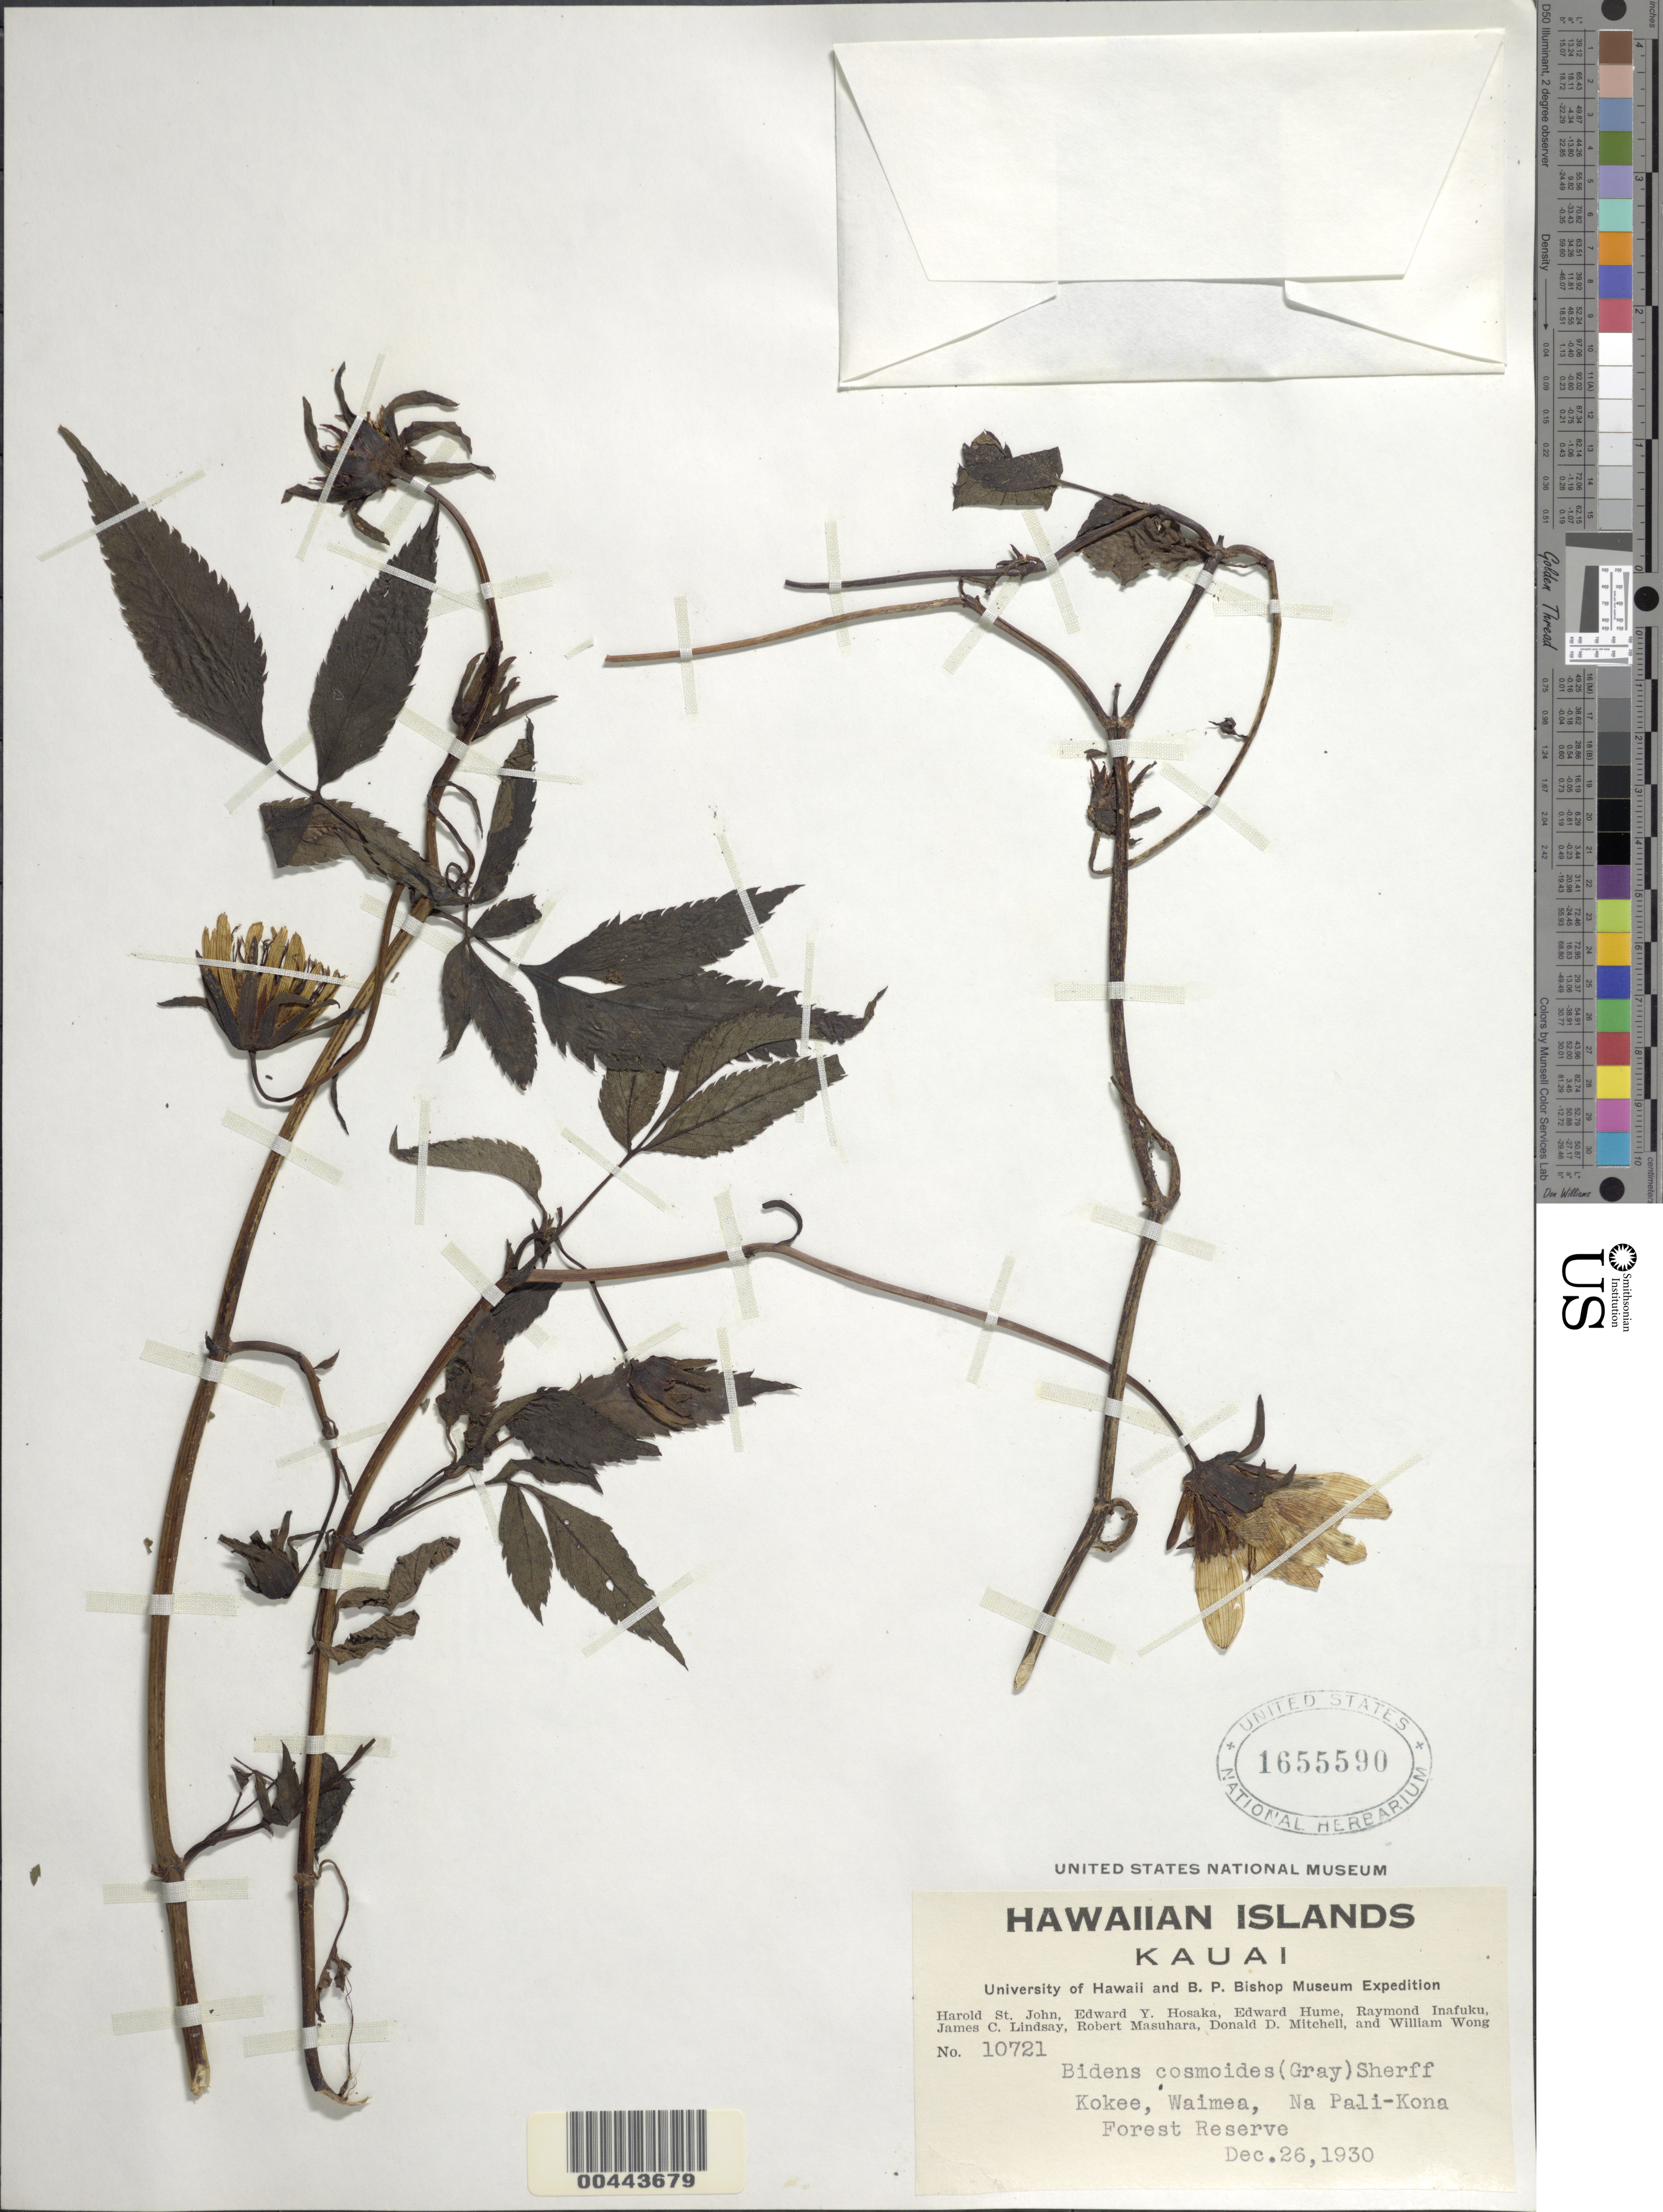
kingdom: Plantae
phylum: Tracheophyta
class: Magnoliopsida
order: Asterales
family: Asteraceae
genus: Bidens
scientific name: Bidens cosmoides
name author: (A. Gray) Sherff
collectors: H. St. John, E. Y. Hosaka, E. Hume & R. Inafuku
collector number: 10721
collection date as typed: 26 Dec 1930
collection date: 1930-12-26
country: United States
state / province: Hawaii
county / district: Kauai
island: Kaua'i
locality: Kokee, Waimea, Na Pali-Kona Forest Reserve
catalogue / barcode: US 1655590